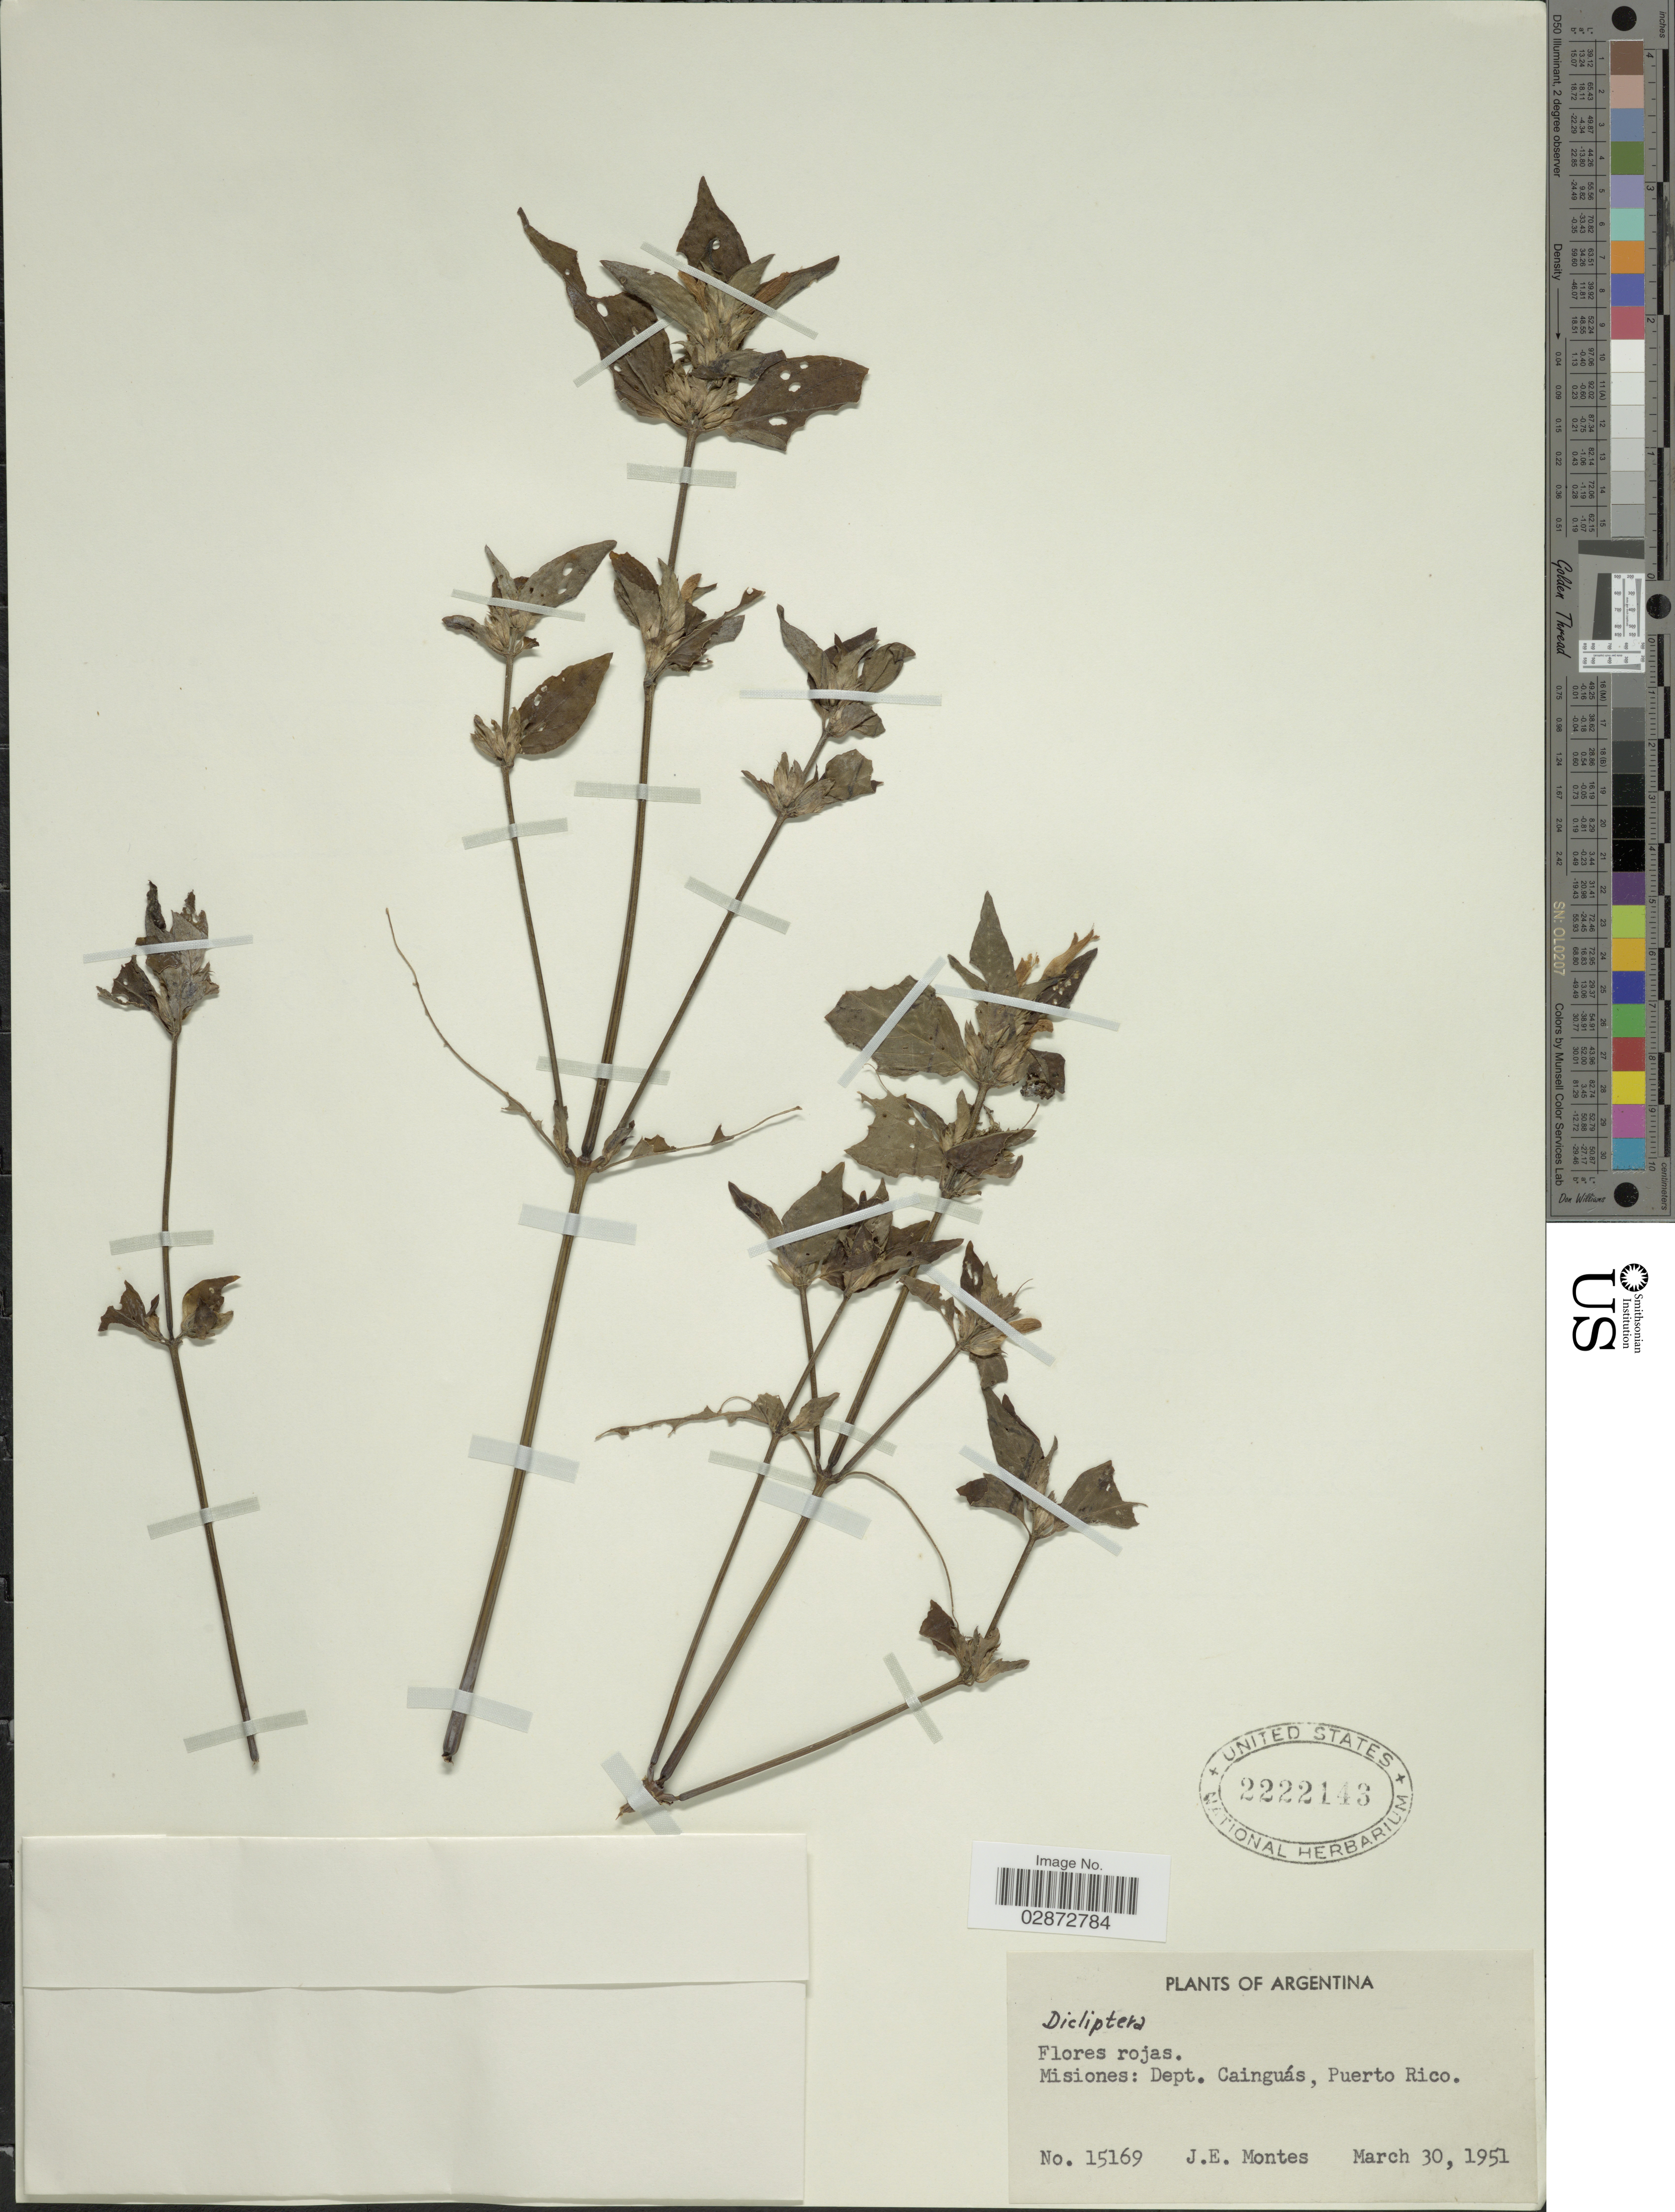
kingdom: Plantae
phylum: Tracheophyta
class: Magnoliopsida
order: Lamiales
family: Acanthaceae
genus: Dicliptera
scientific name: Dicliptera sp.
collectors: J. E. Montes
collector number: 15169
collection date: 1951-03-30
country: Argentina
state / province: Misiones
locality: Dept. Cainguás, Puerto Rico.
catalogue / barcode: US 2222143